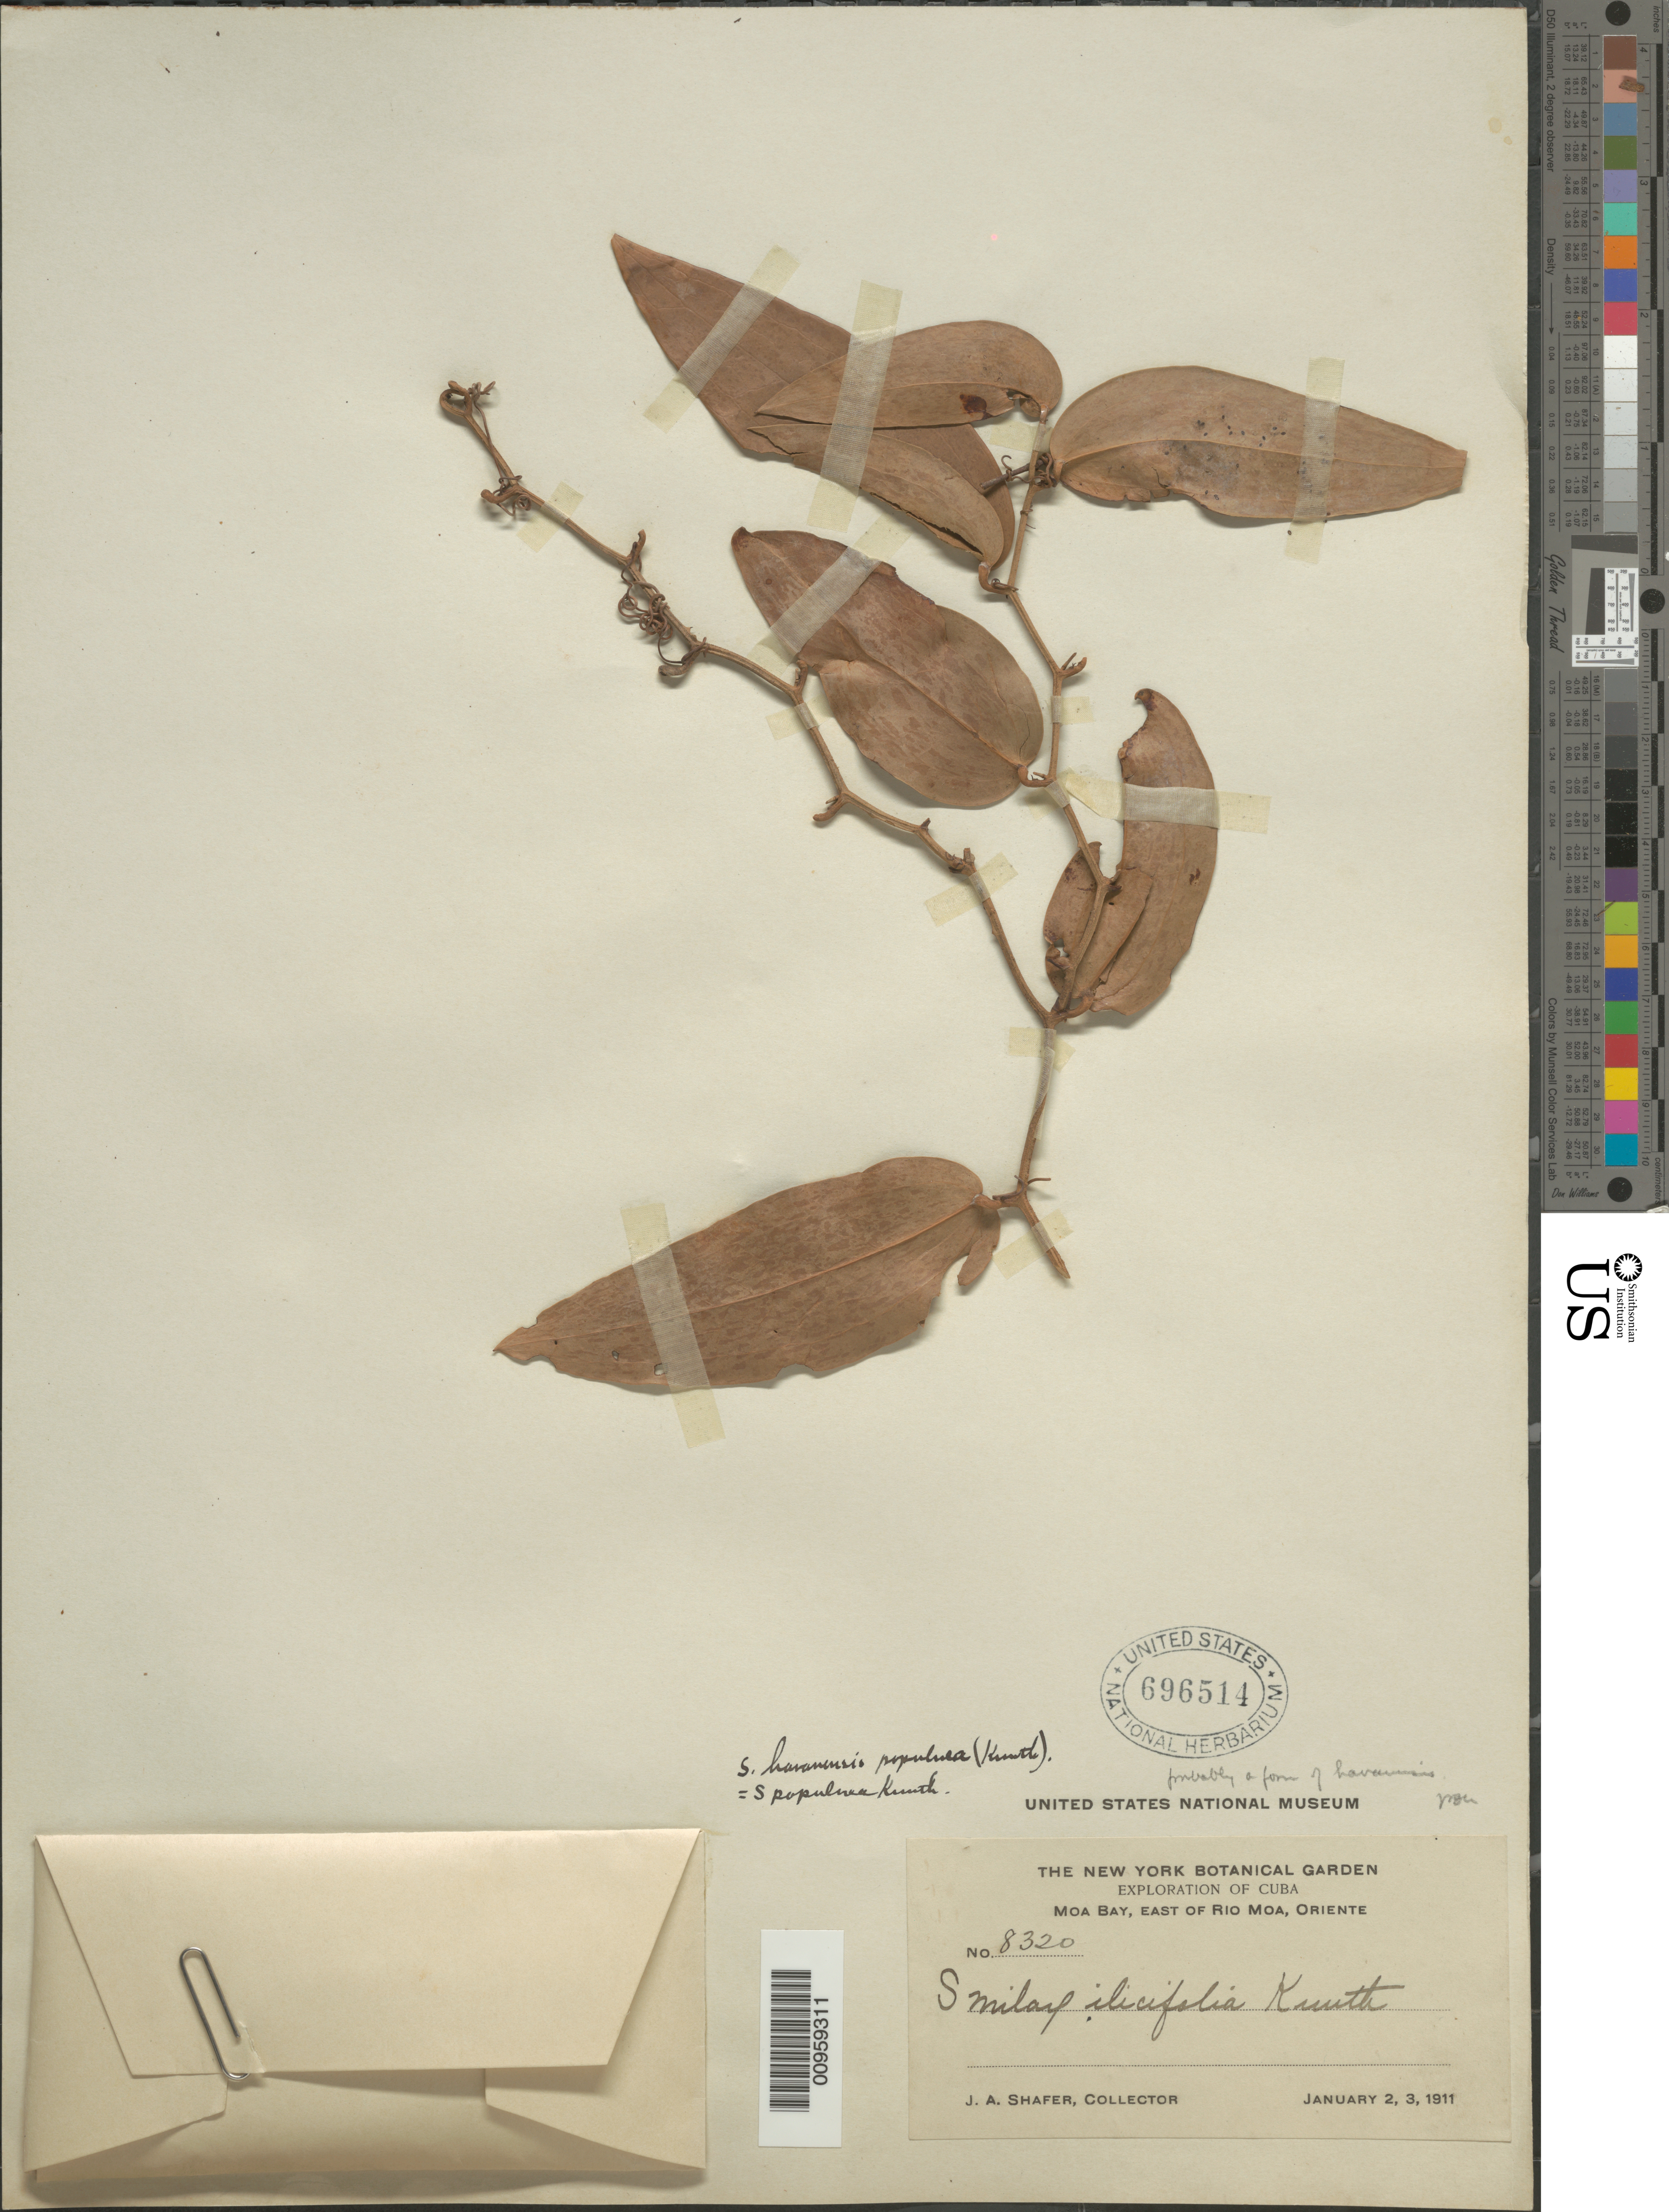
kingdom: Plantae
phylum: Tracheophyta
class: Liliopsida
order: Liliales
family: Smilacaceae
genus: Smilax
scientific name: Smilax populnea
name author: Kunth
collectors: J. A. Shafer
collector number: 8320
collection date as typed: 02 Jan 1911 to 03 Jan 1911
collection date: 1911-01-02/1911-01-03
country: Cuba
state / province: Holguín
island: Cuba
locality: Moa Bay, E of Rio Moa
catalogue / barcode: US 696514